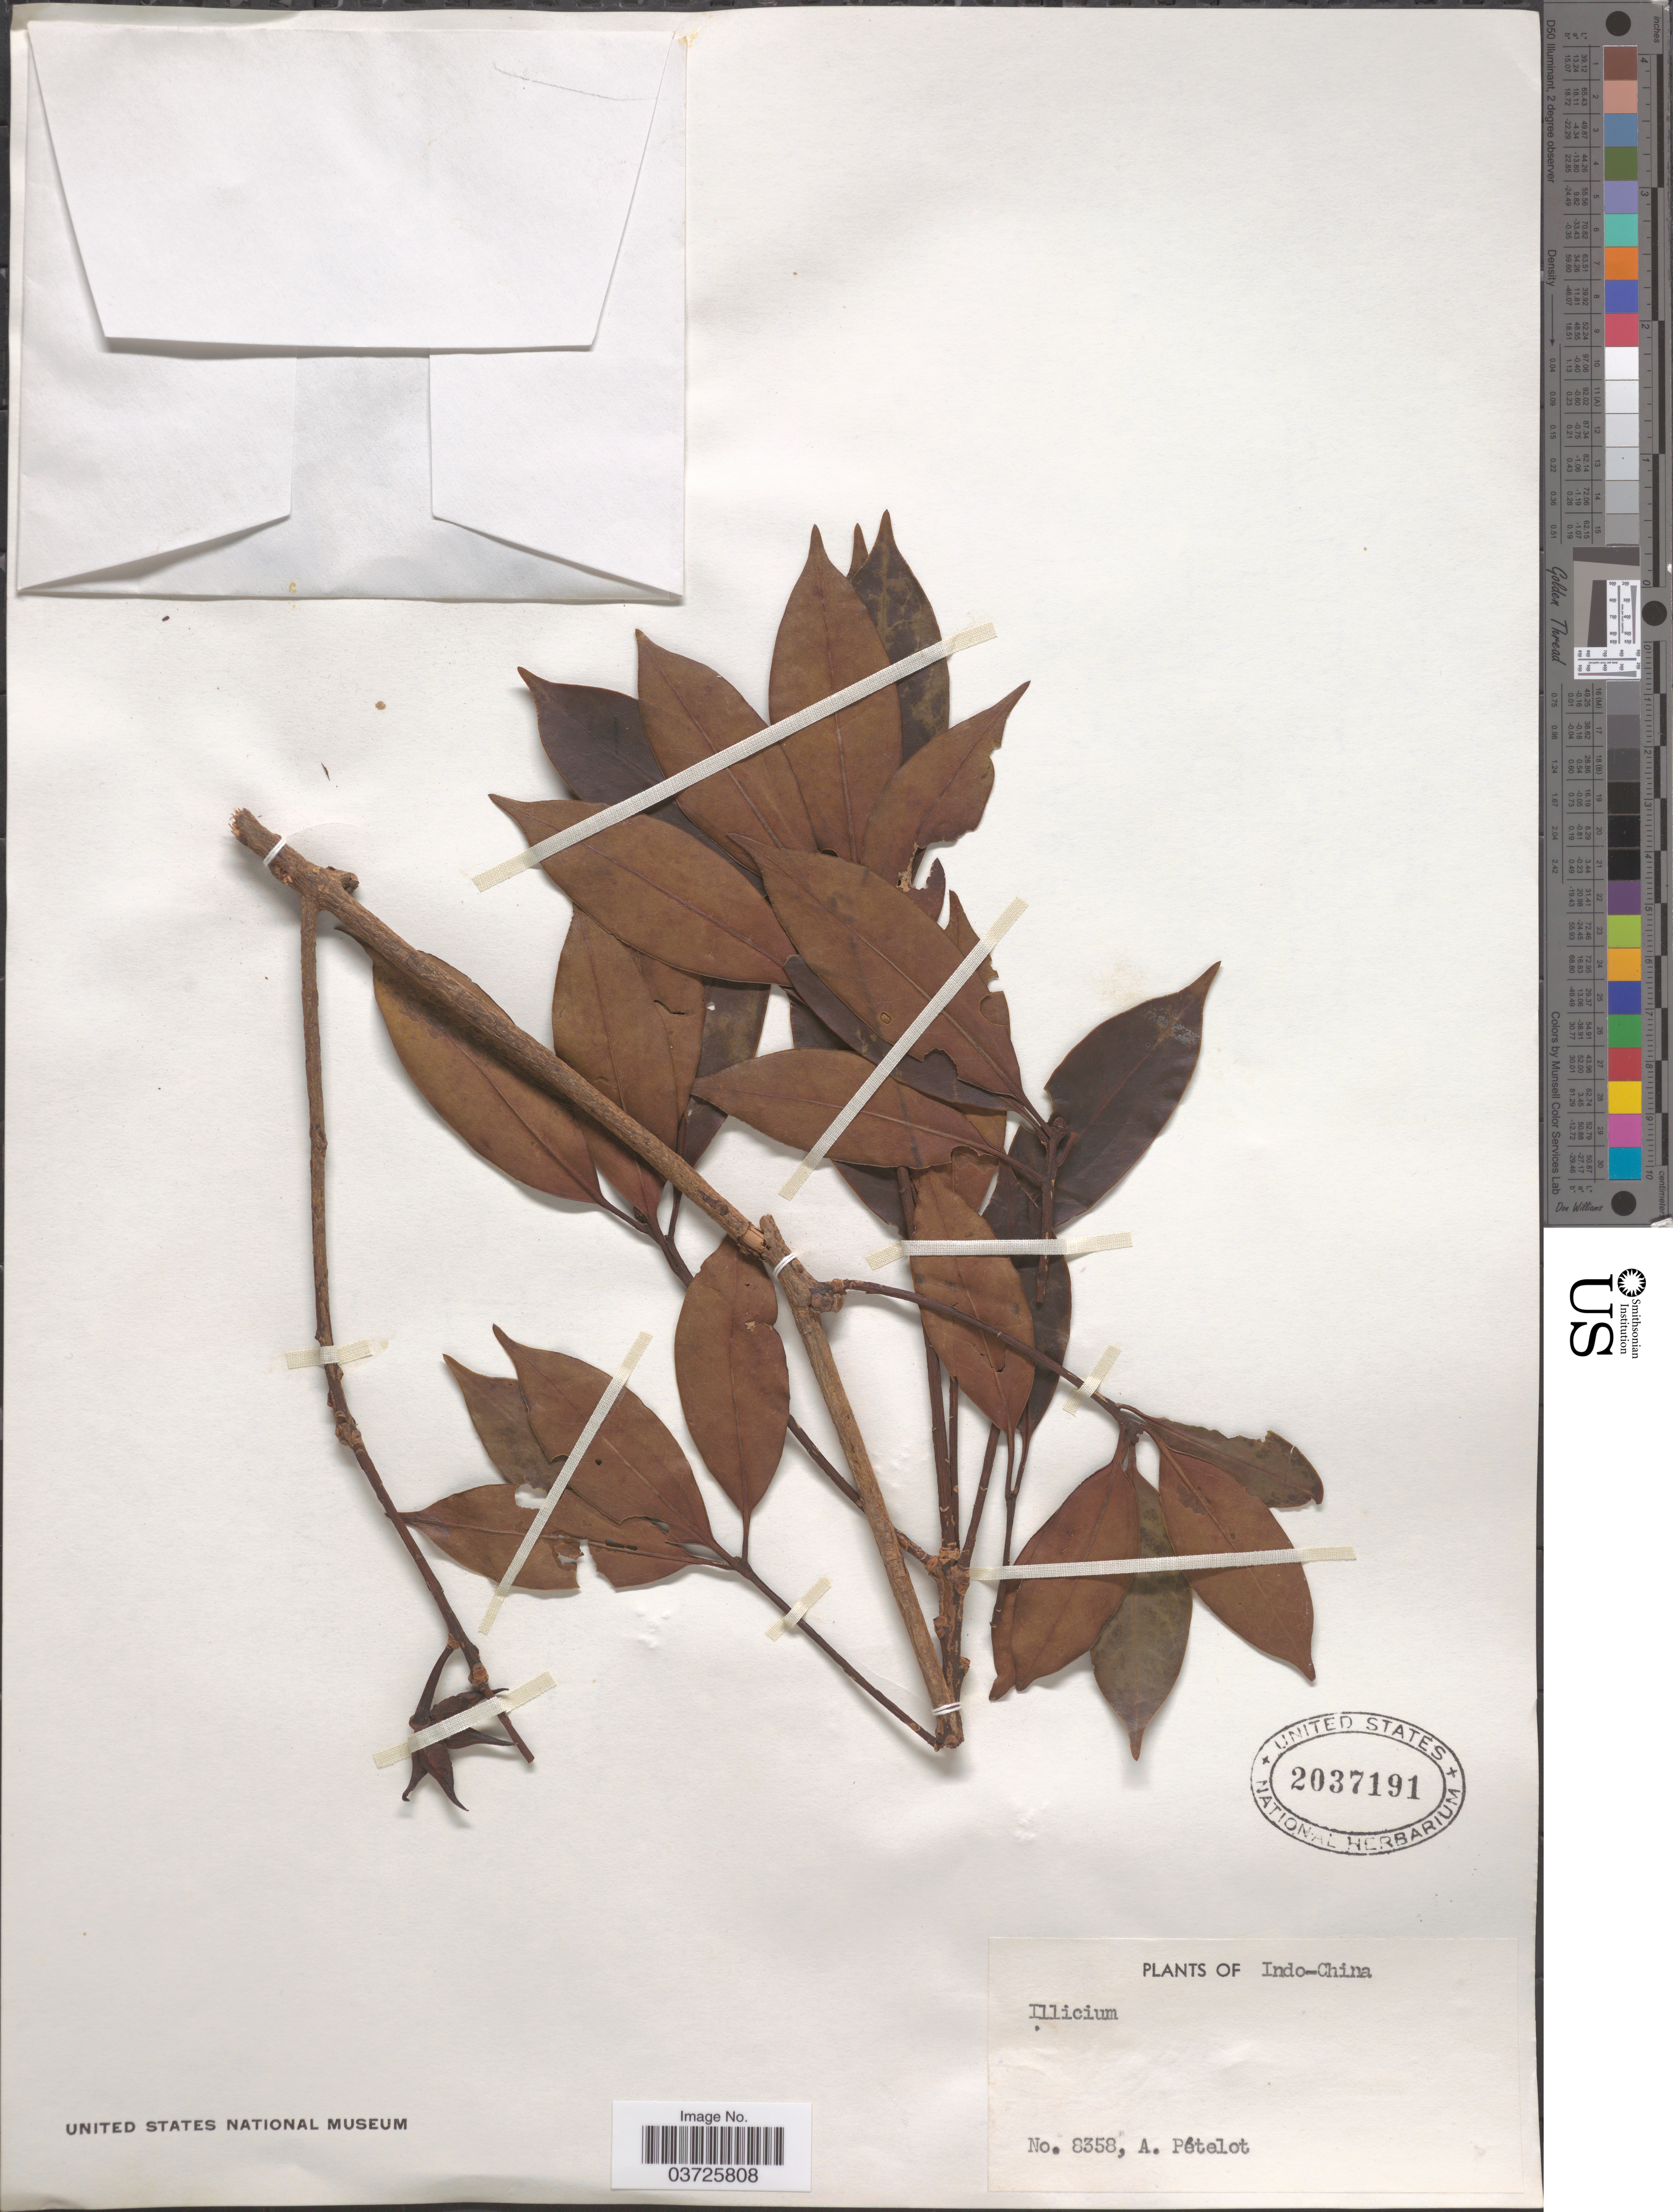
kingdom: Plantae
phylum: Tracheophyta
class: Magnoliopsida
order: Austrobaileyales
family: Schisandraceae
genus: Illicium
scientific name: Illicium sp.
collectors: A. Petelot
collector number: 8358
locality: Indo-China.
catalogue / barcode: US 2037191